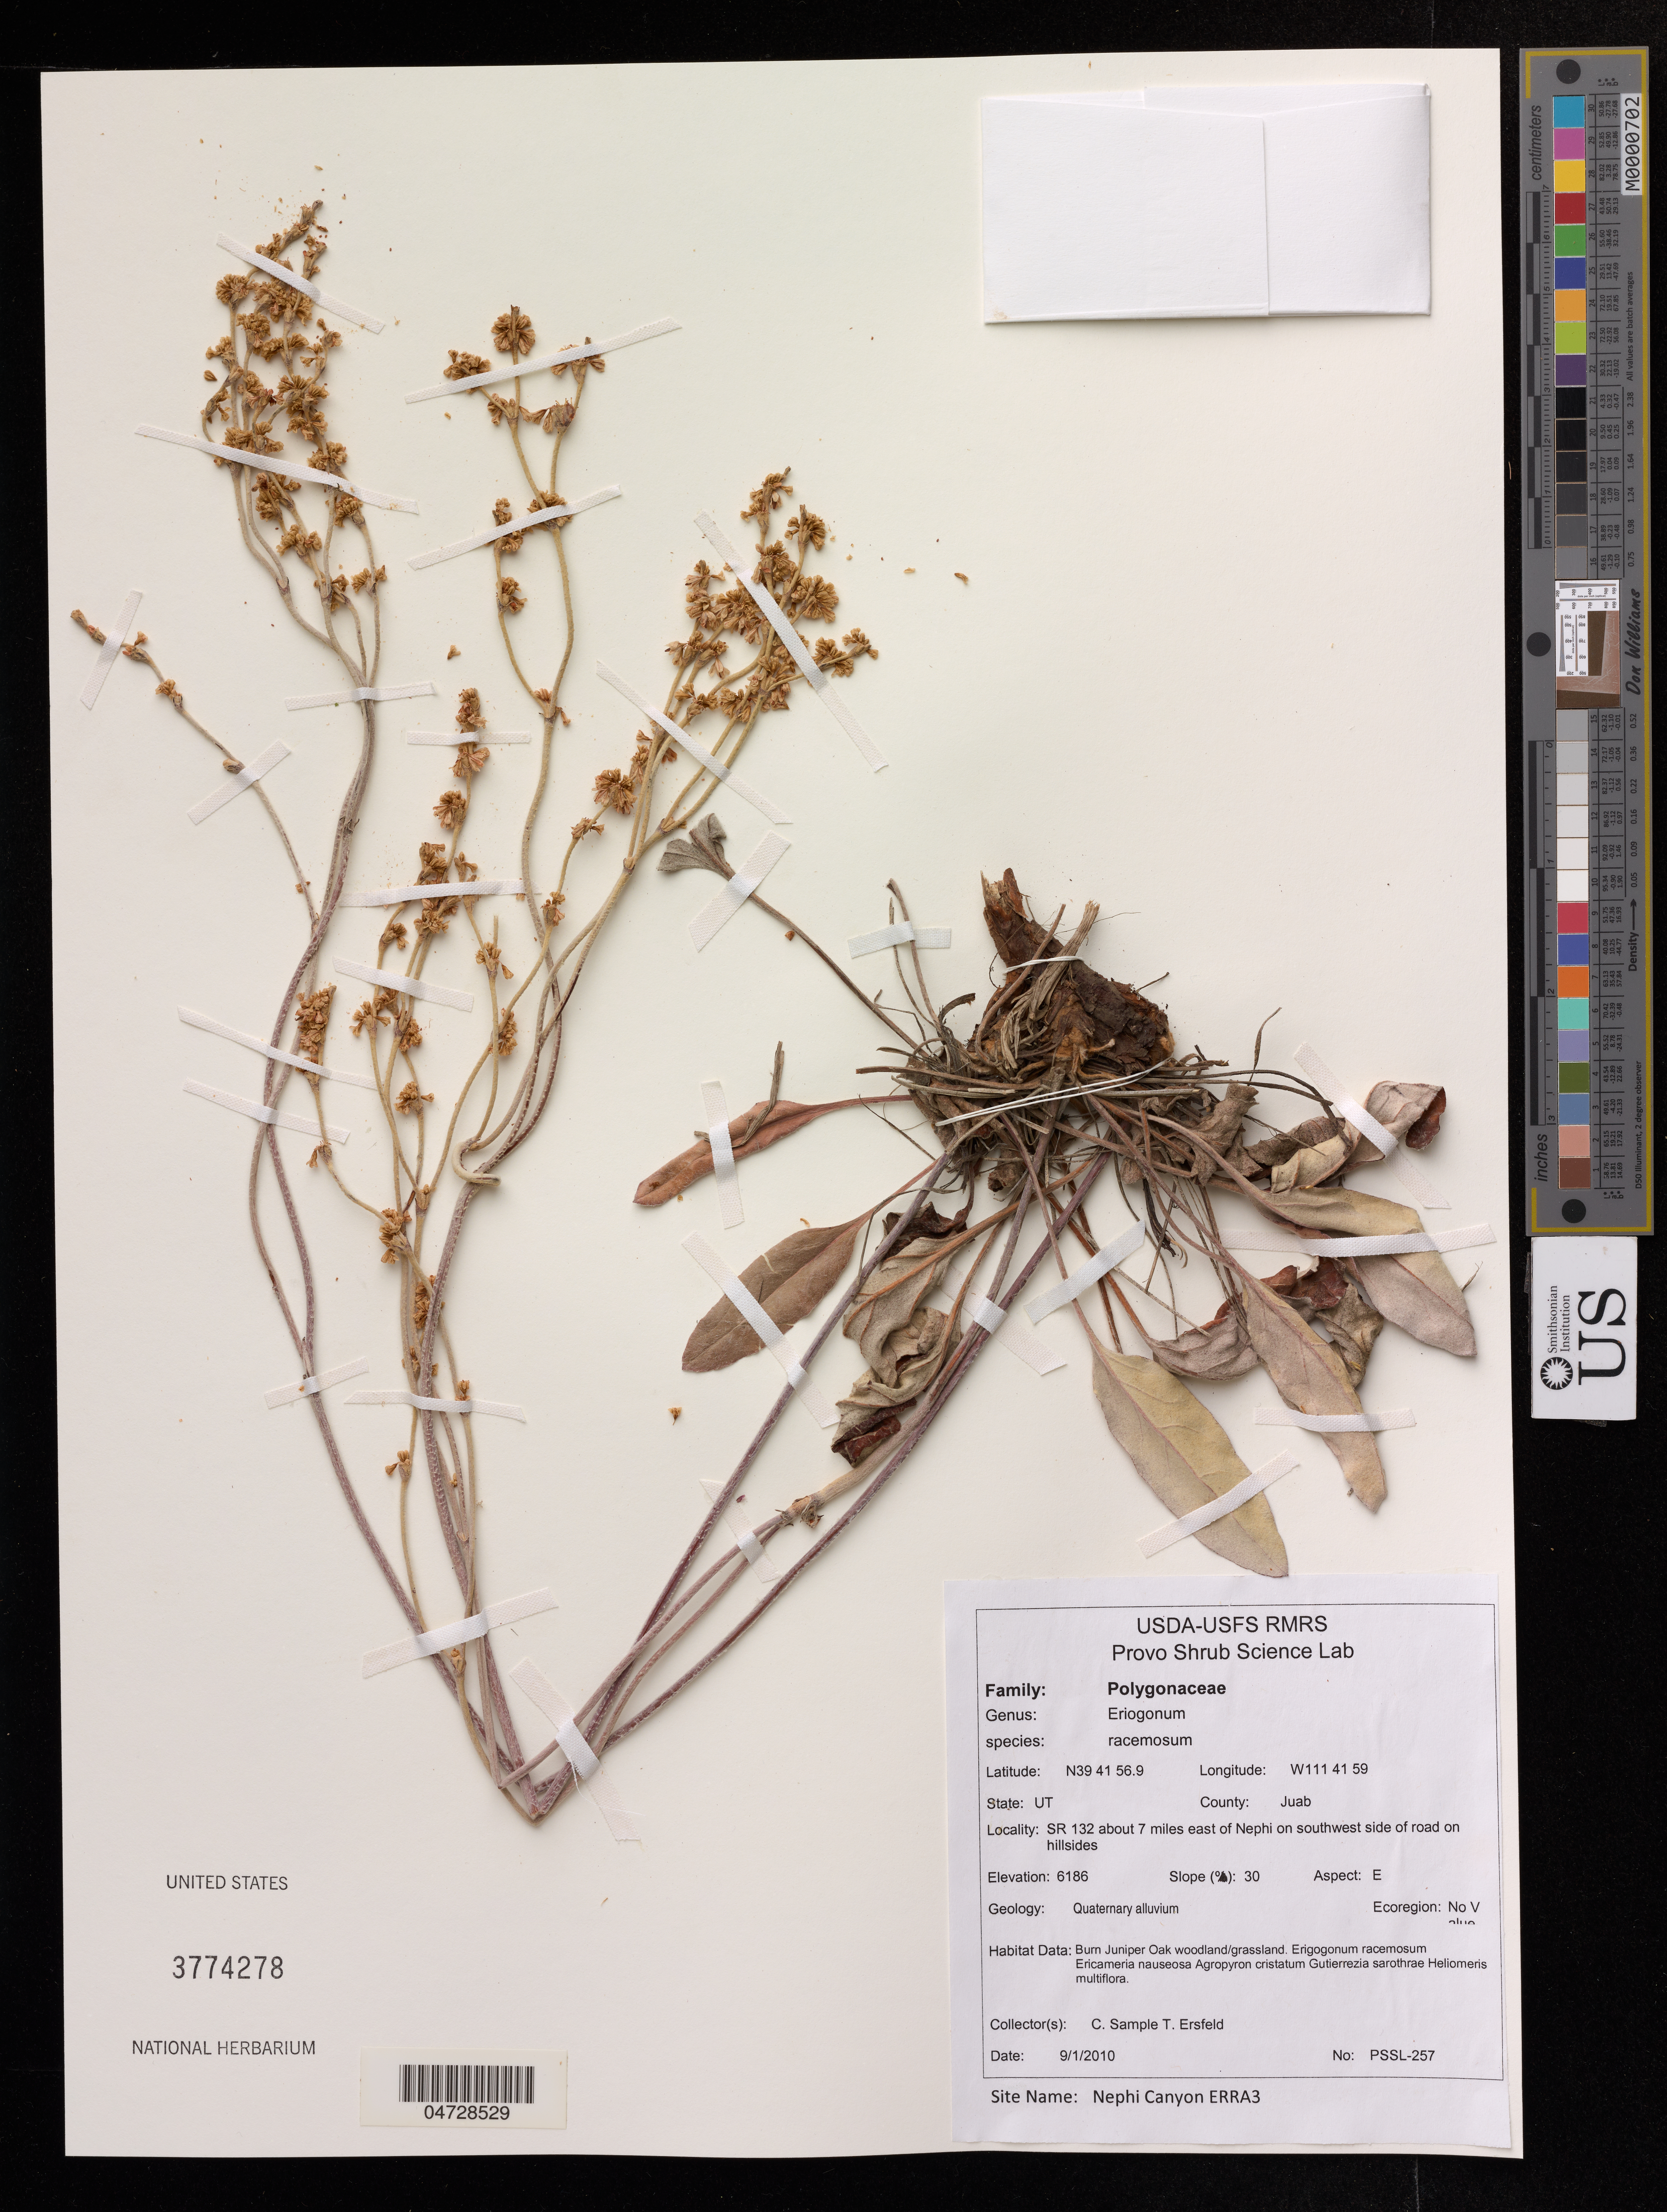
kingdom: Plantae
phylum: Tracheophyta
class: Magnoliopsida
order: Caryophyllales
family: Polygonaceae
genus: Eriogonum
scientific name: Eriogonum racemosum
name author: Nutt.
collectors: C. Sample & T. Ersfeld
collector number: PSSL-257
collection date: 2010-09-01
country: United States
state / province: Utah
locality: SR 132 about 7 miles east of Nephi on southwest side of road on hillsides.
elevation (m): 1885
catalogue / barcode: US 3774278